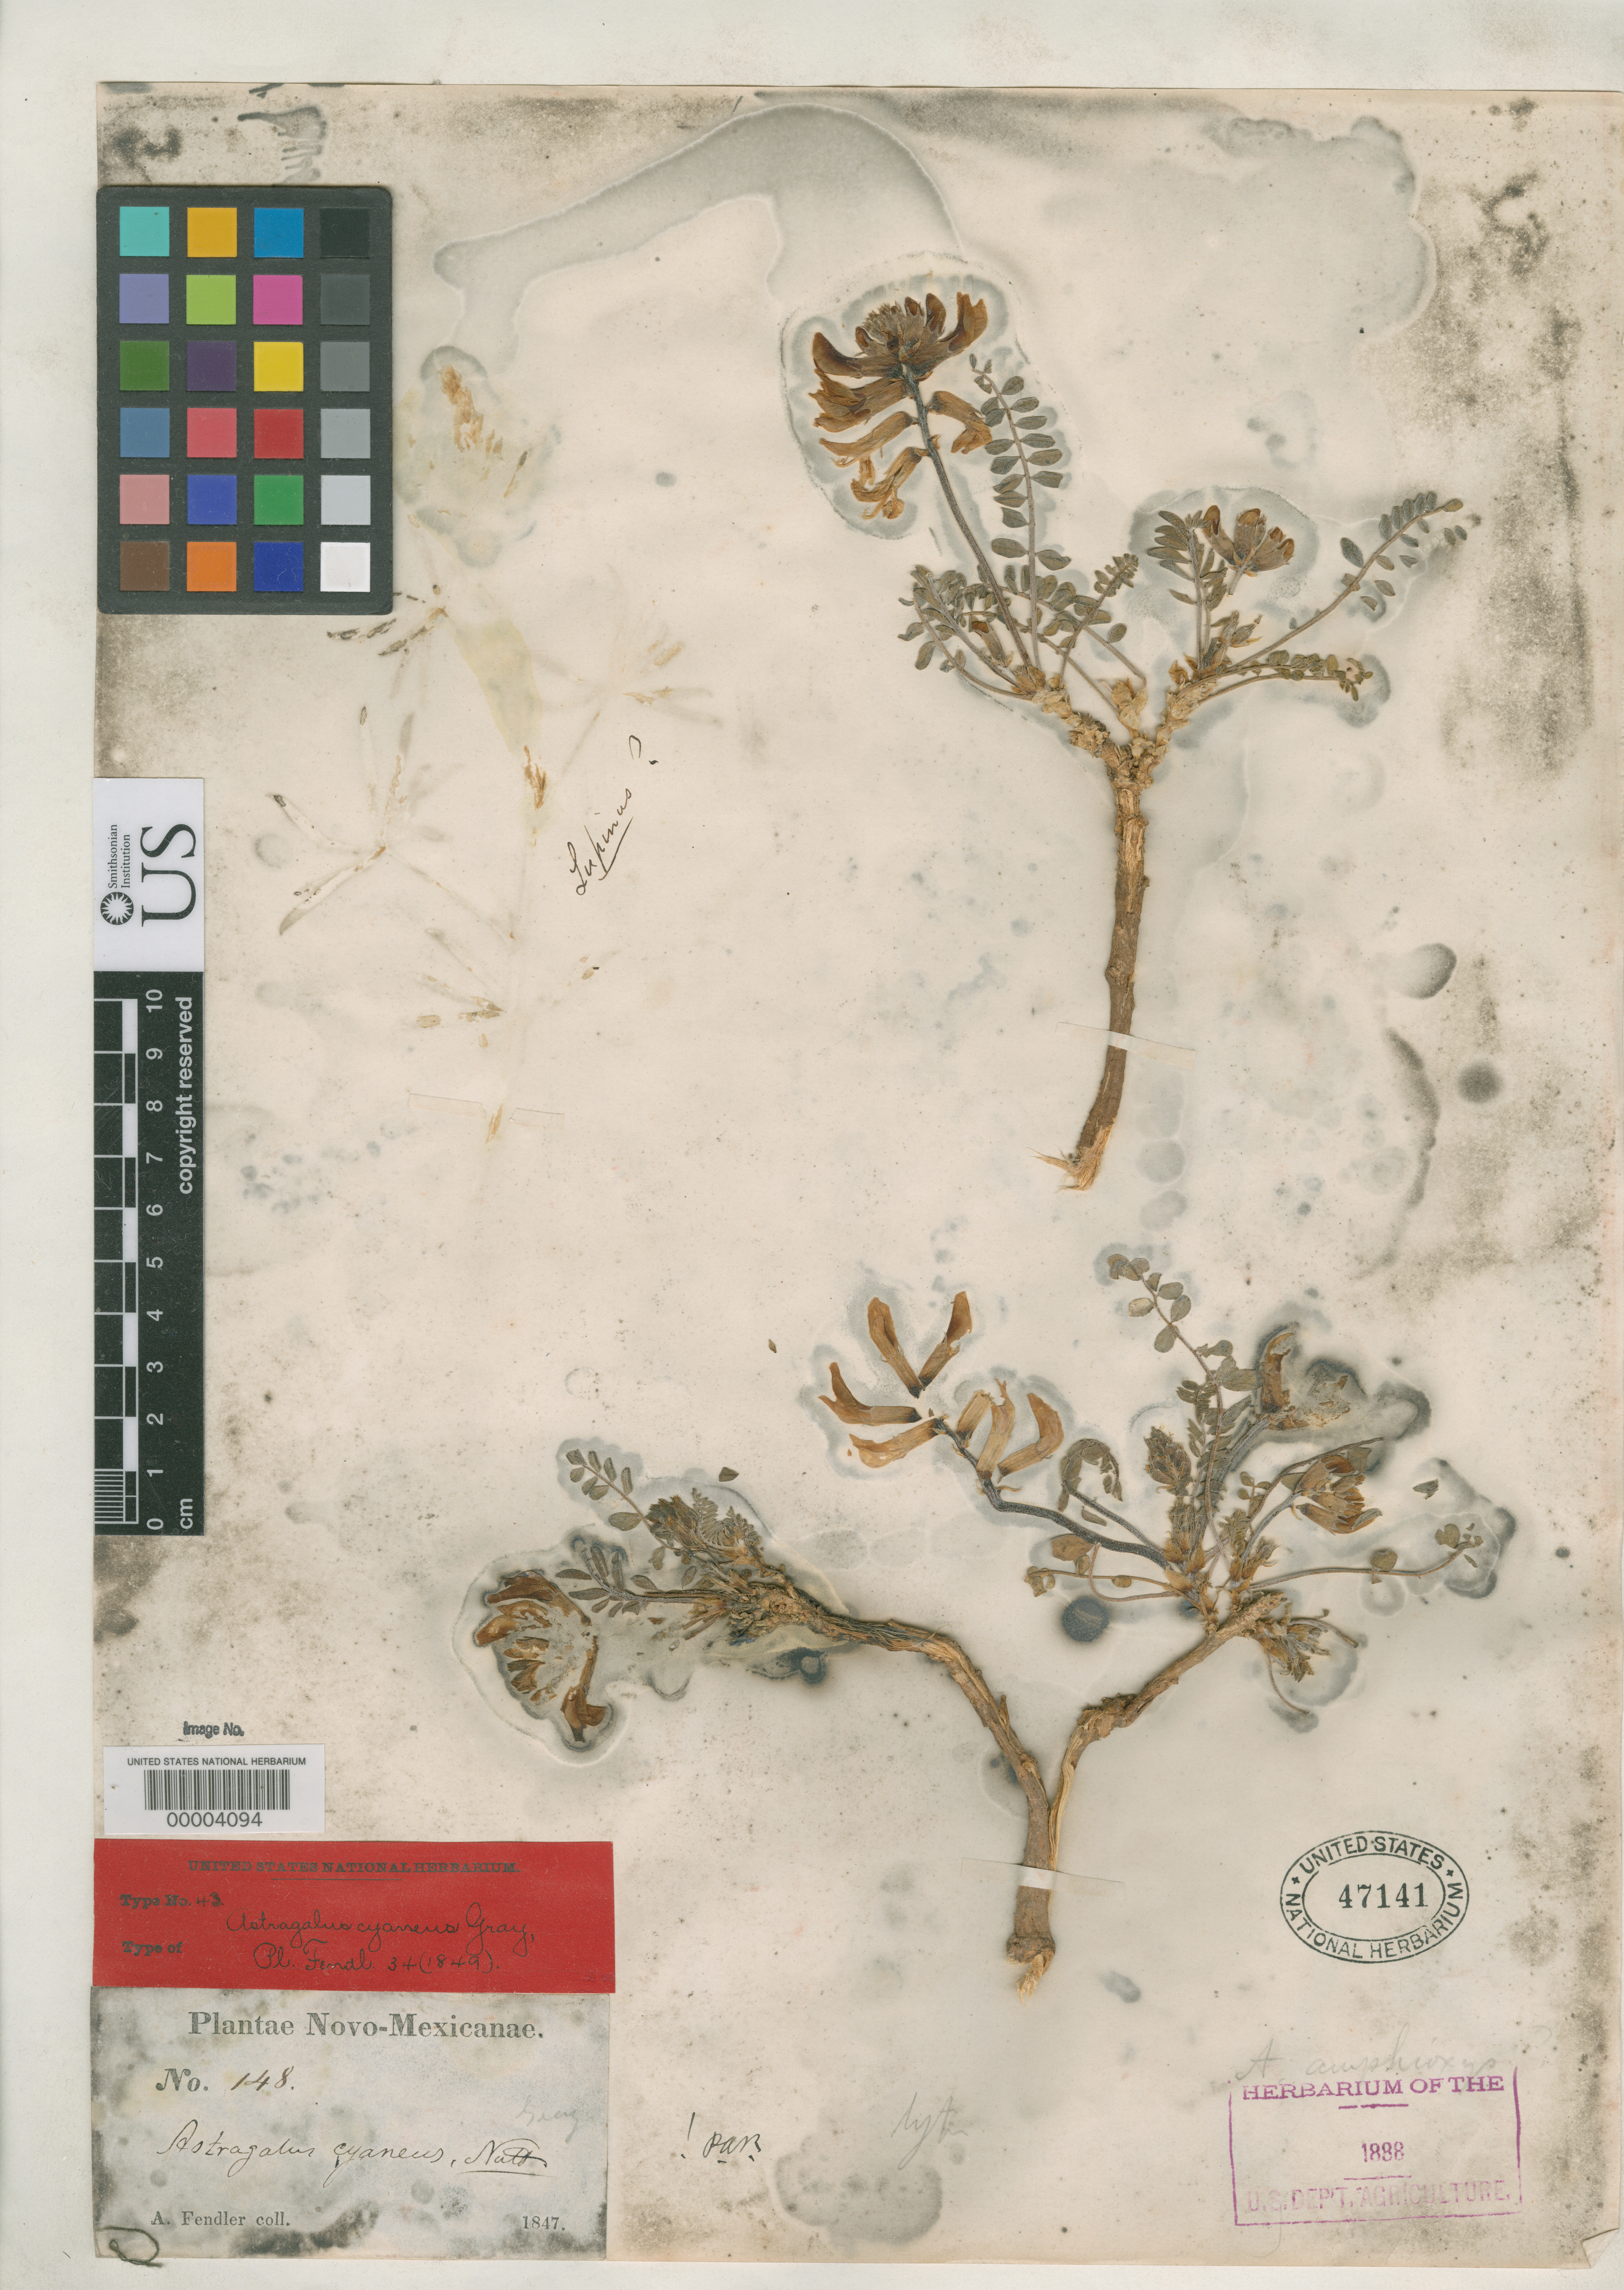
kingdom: Plantae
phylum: Tracheophyta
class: Magnoliopsida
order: Fabales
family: Fabaceae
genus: Astragalus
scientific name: Astragalus cyaneus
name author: A. Gray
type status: Isotype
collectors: A. Fendler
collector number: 148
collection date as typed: May 1847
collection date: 1847-05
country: United States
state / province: New Mexico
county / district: Santa Fe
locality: Santa Fe.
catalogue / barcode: US 47141